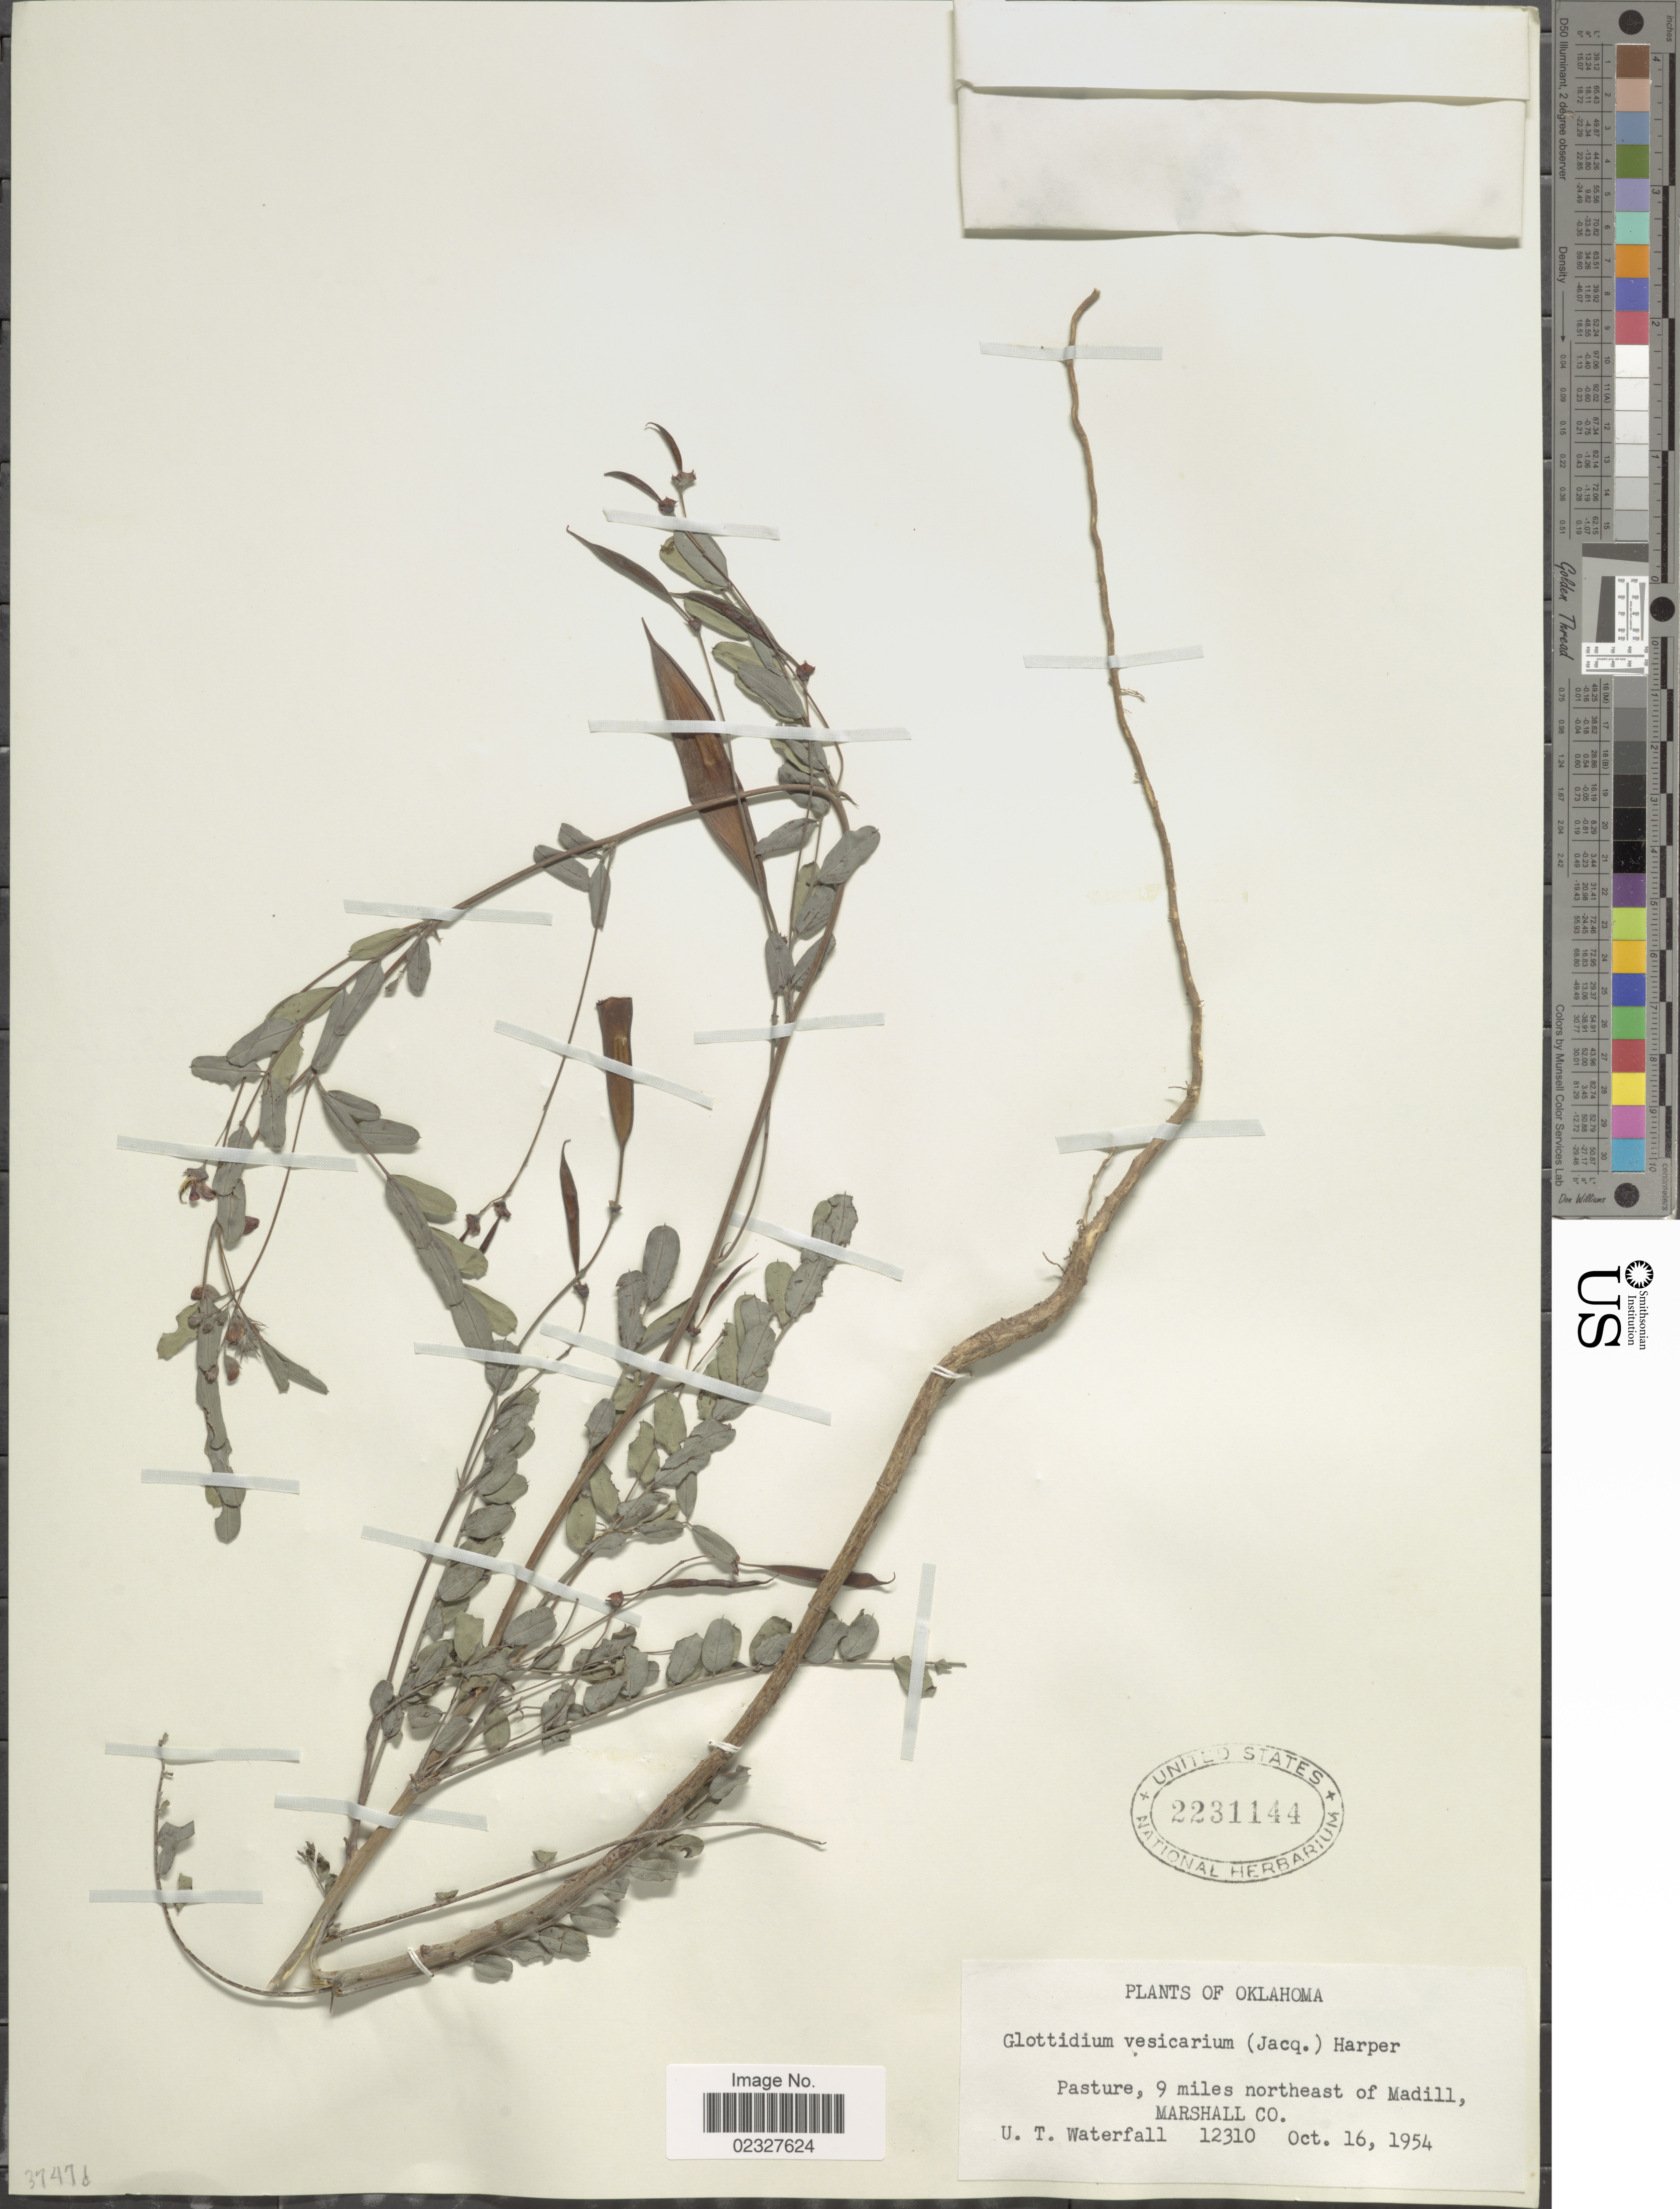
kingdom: Plantae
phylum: Tracheophyta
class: Magnoliopsida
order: Fabales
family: Fabaceae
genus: Sesbania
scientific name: Sesbania vesicaria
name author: (Jacq.) Elliott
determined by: Strong, Mark T., (BOT), Smithsonian Institution - National Museum of Natural History (UNITED STATES)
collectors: U. T. Waterfall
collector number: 12310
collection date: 1954-10-16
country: United States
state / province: Oklahoma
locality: Pasture, 9 miles northeast of Madill, Marshall Co.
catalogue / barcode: US 2231144